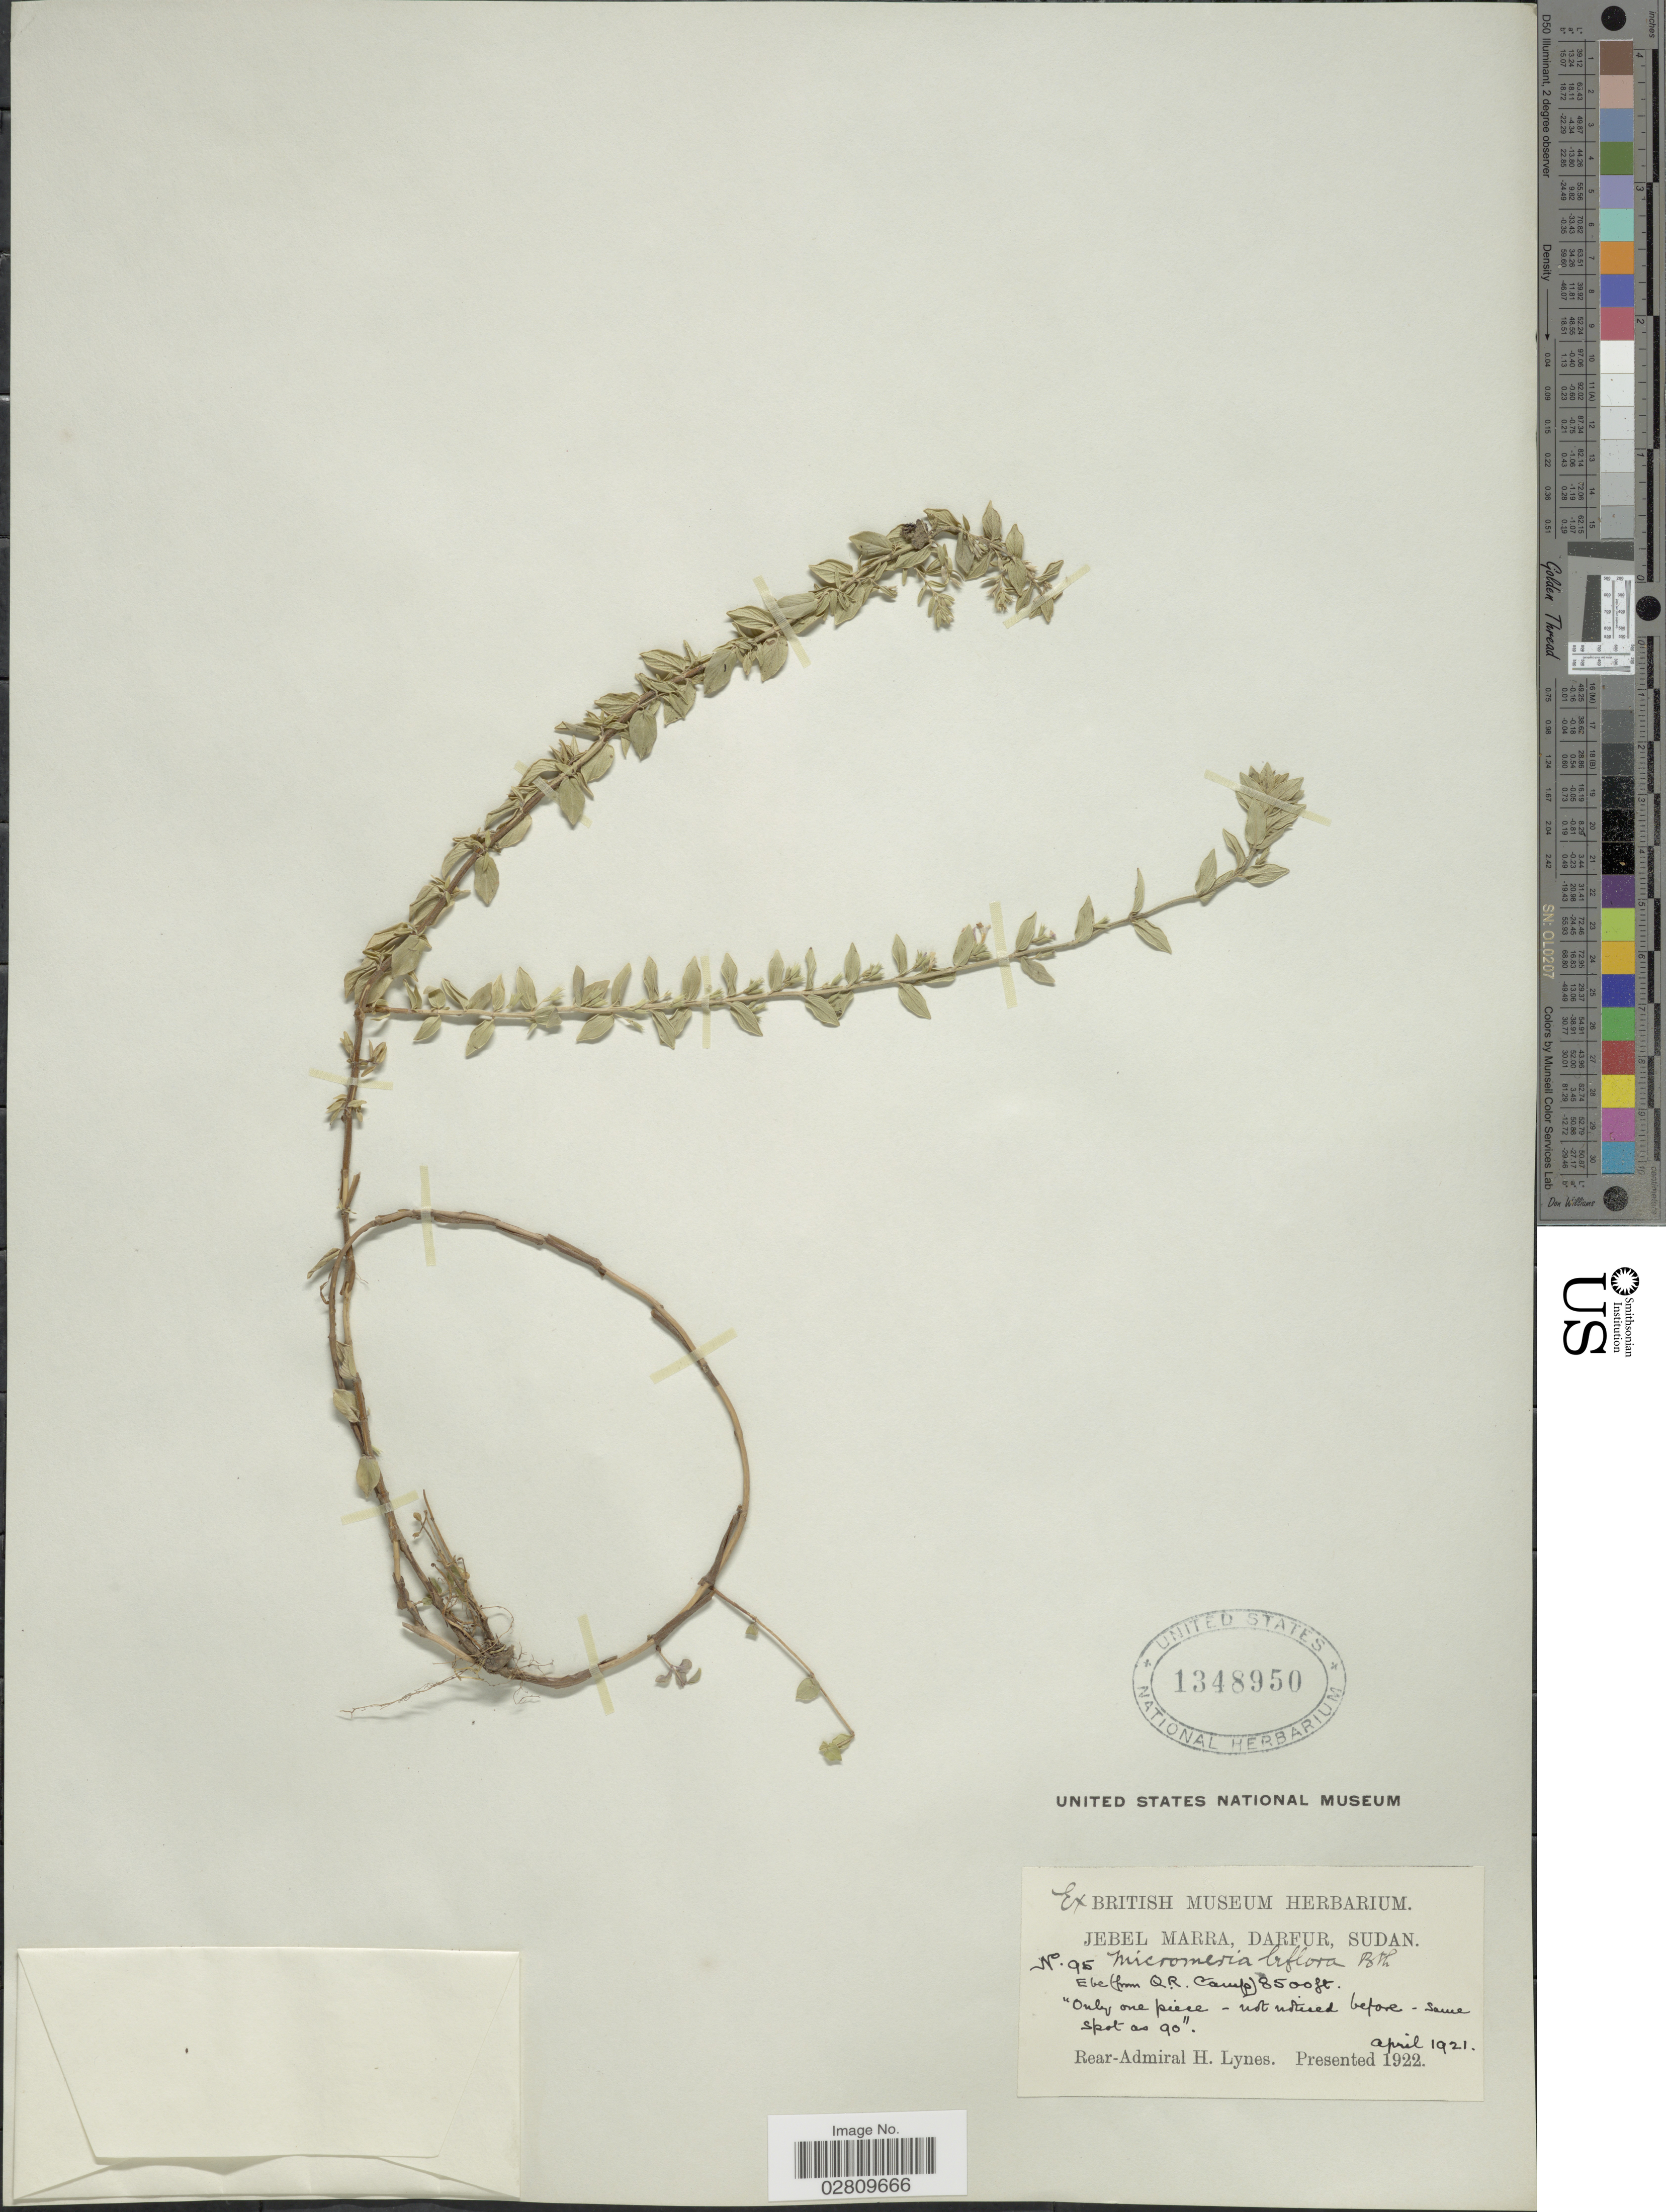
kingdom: Plantae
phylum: Tracheophyta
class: Magnoliopsida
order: Lamiales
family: Lamiaceae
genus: Micromeria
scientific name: Micromeria biflora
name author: (Buch.-Ham. ex D. Don) Benth.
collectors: H. Lynes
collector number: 95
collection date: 1921-04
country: Sudan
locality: Ebe (from Q.R. camp).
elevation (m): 2591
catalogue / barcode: US 1348950